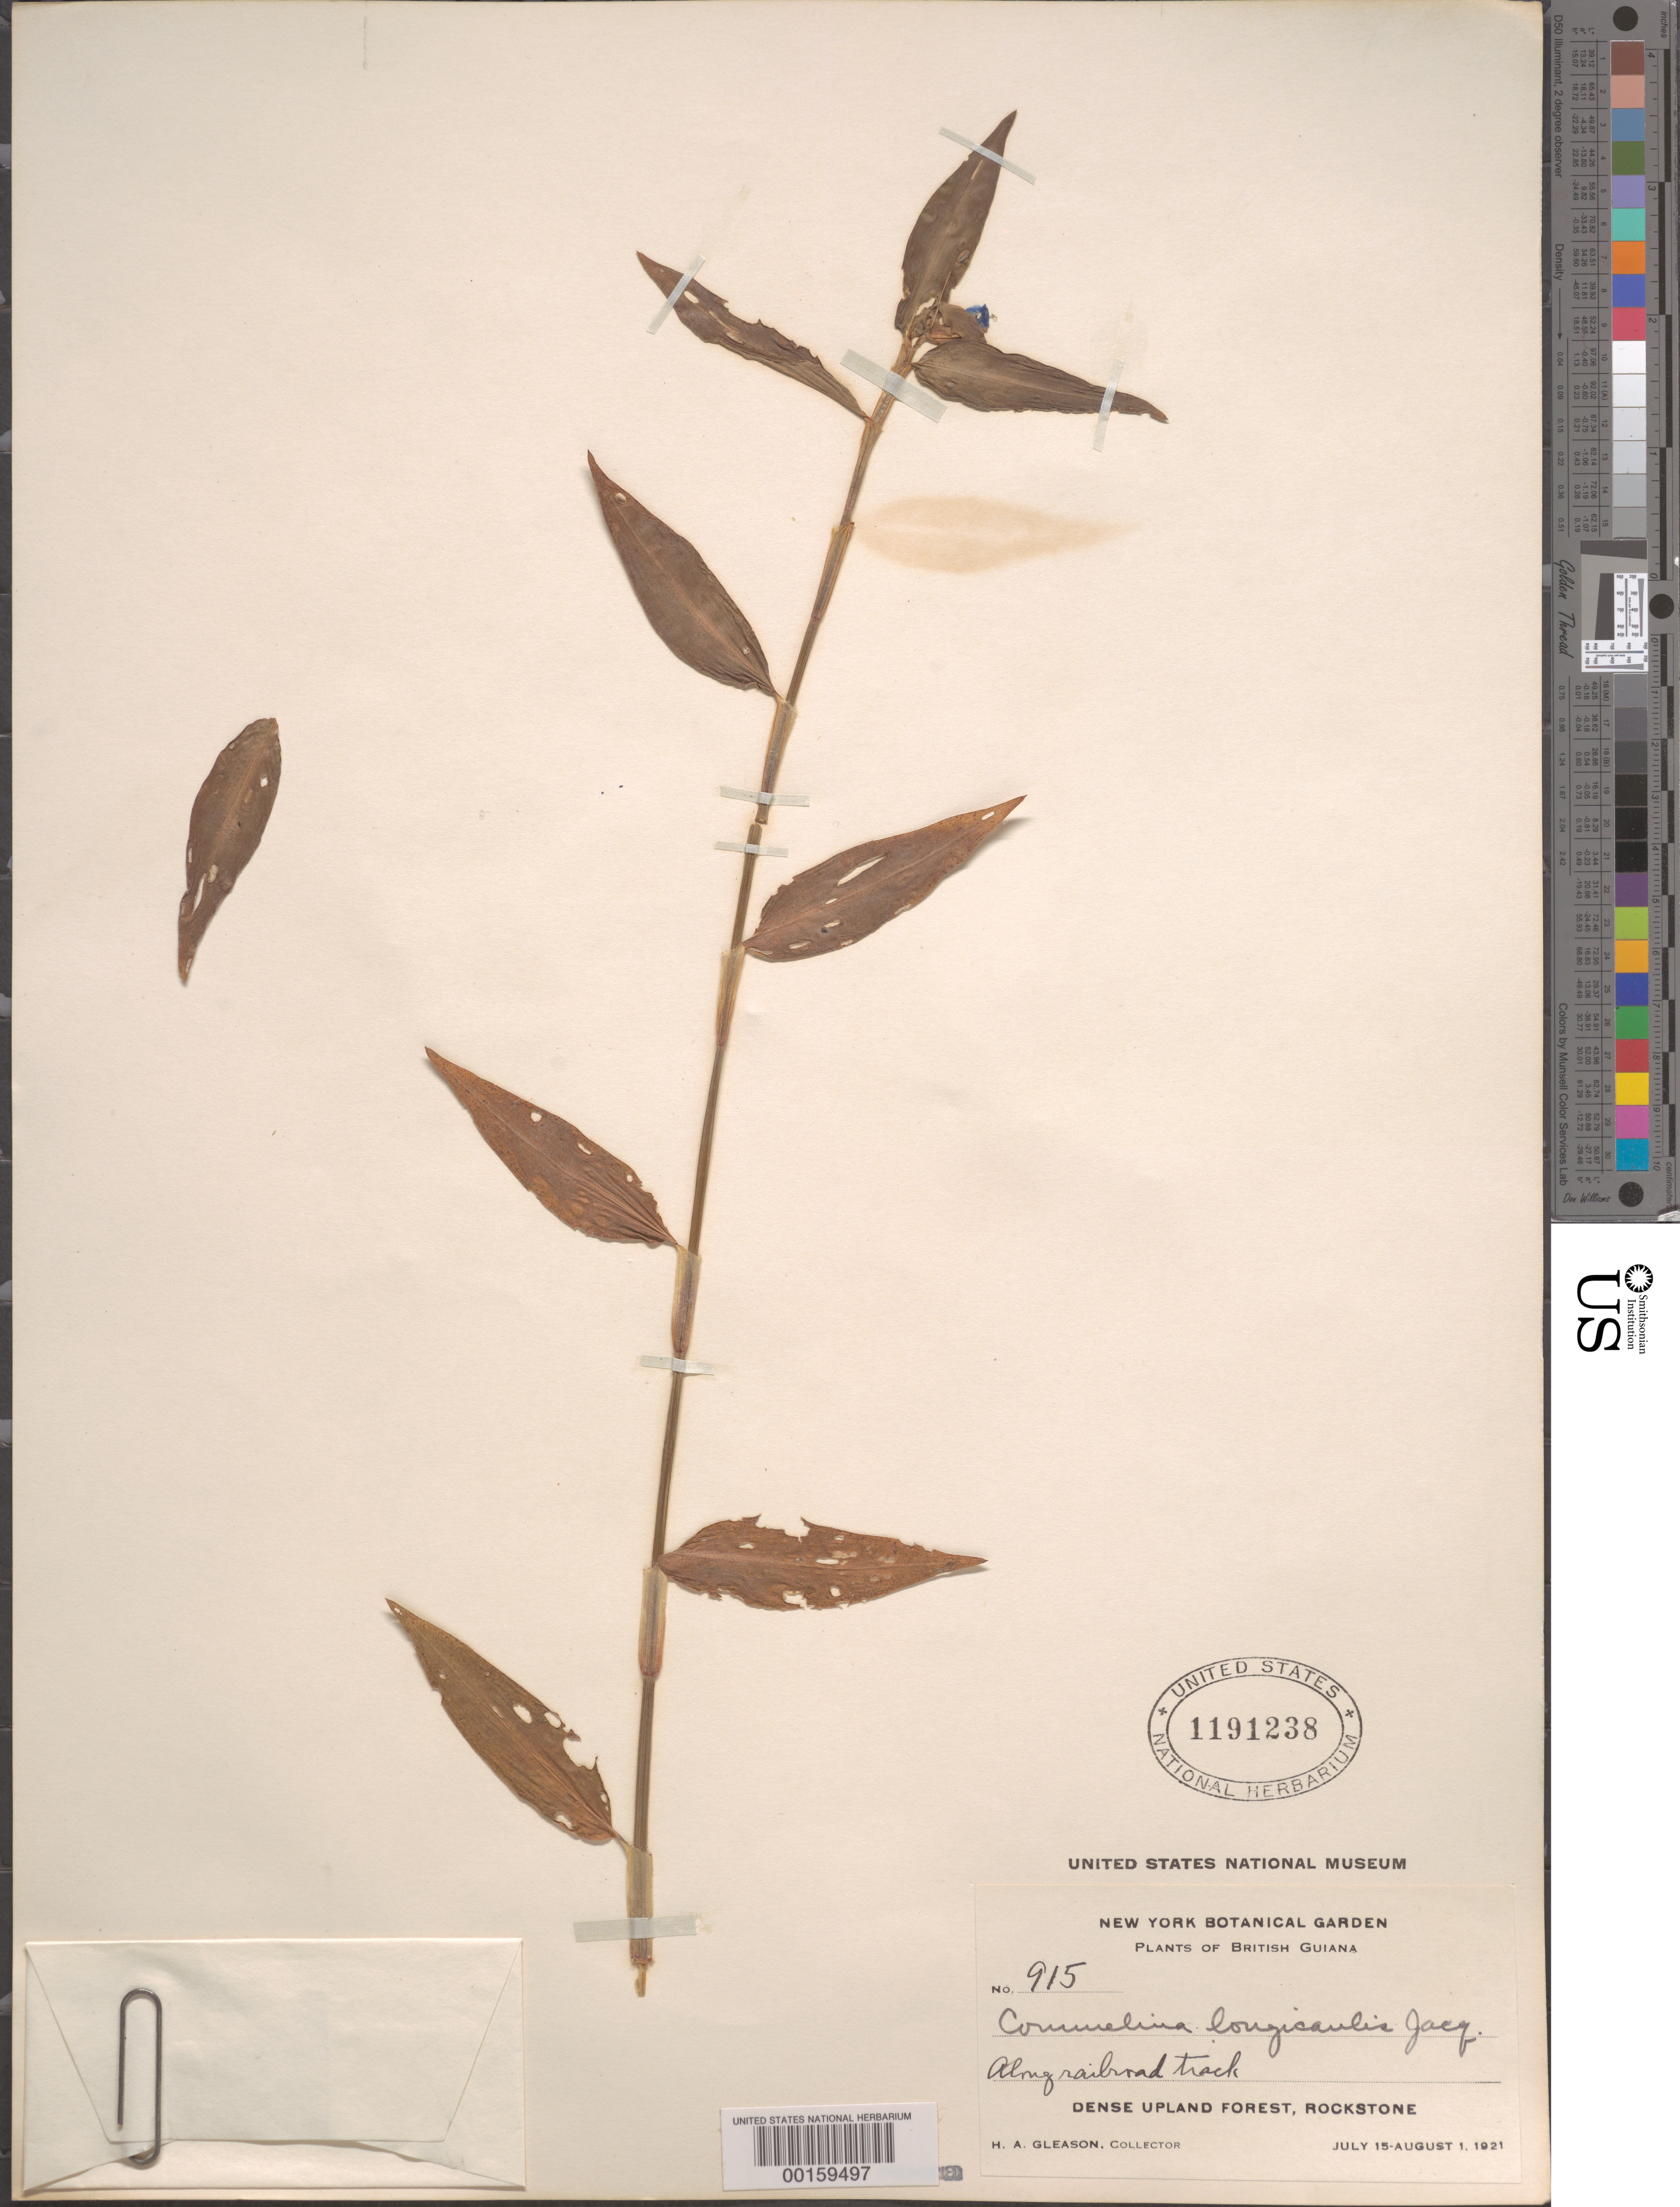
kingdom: Plantae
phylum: Tracheophyta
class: Liliopsida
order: Commelinales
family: Commelinaceae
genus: Commelina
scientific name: Commelina diffusa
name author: Burm. f.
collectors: H. A. Gleason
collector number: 915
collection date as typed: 15 Jul 1921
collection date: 1921-07-15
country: Guyana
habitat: Dense forest, along railroad track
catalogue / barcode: US 1191238